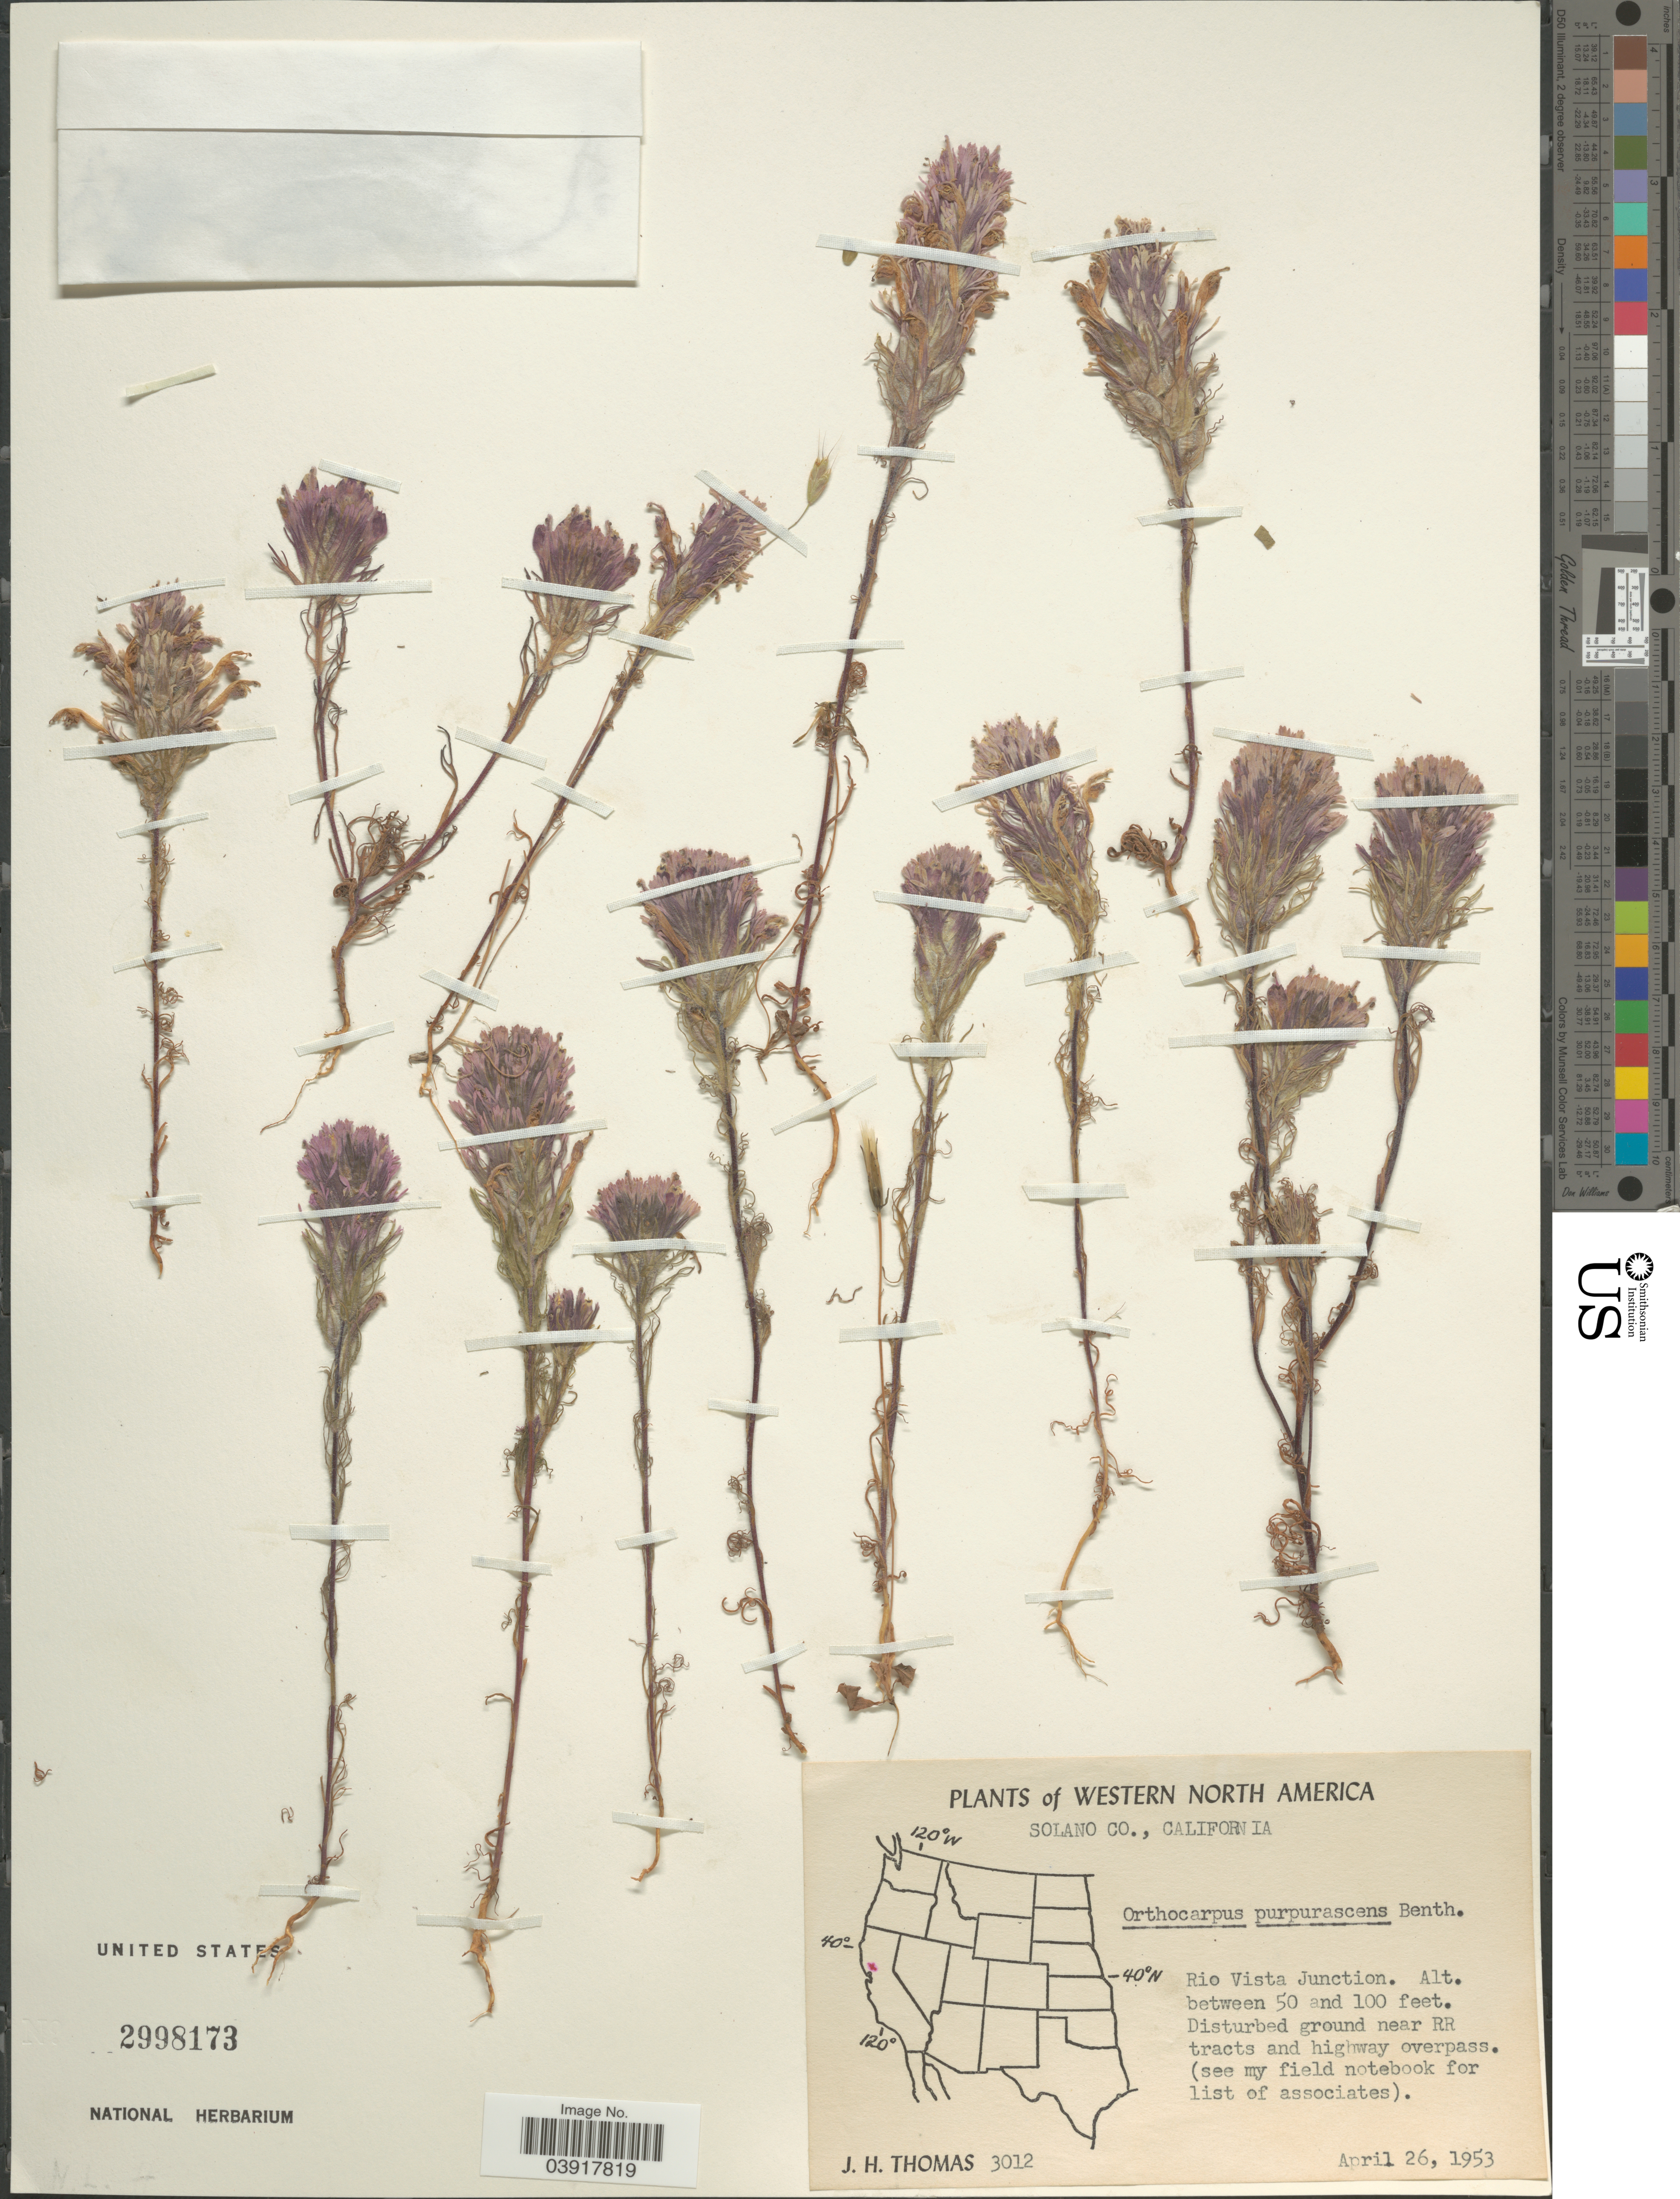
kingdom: Plantae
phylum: Tracheophyta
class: Magnoliopsida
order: Lamiales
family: Orobanchaceae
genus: Orthocarpus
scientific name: Orthocarpus purpurascens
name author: Benth.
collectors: J. H. Thomas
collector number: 3012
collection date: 1953-04-26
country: United States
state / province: California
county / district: Solano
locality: Western North America. Solano Co. Rio Vista Junction. Near RR tracts and highway overpass.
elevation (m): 15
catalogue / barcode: US 2998173